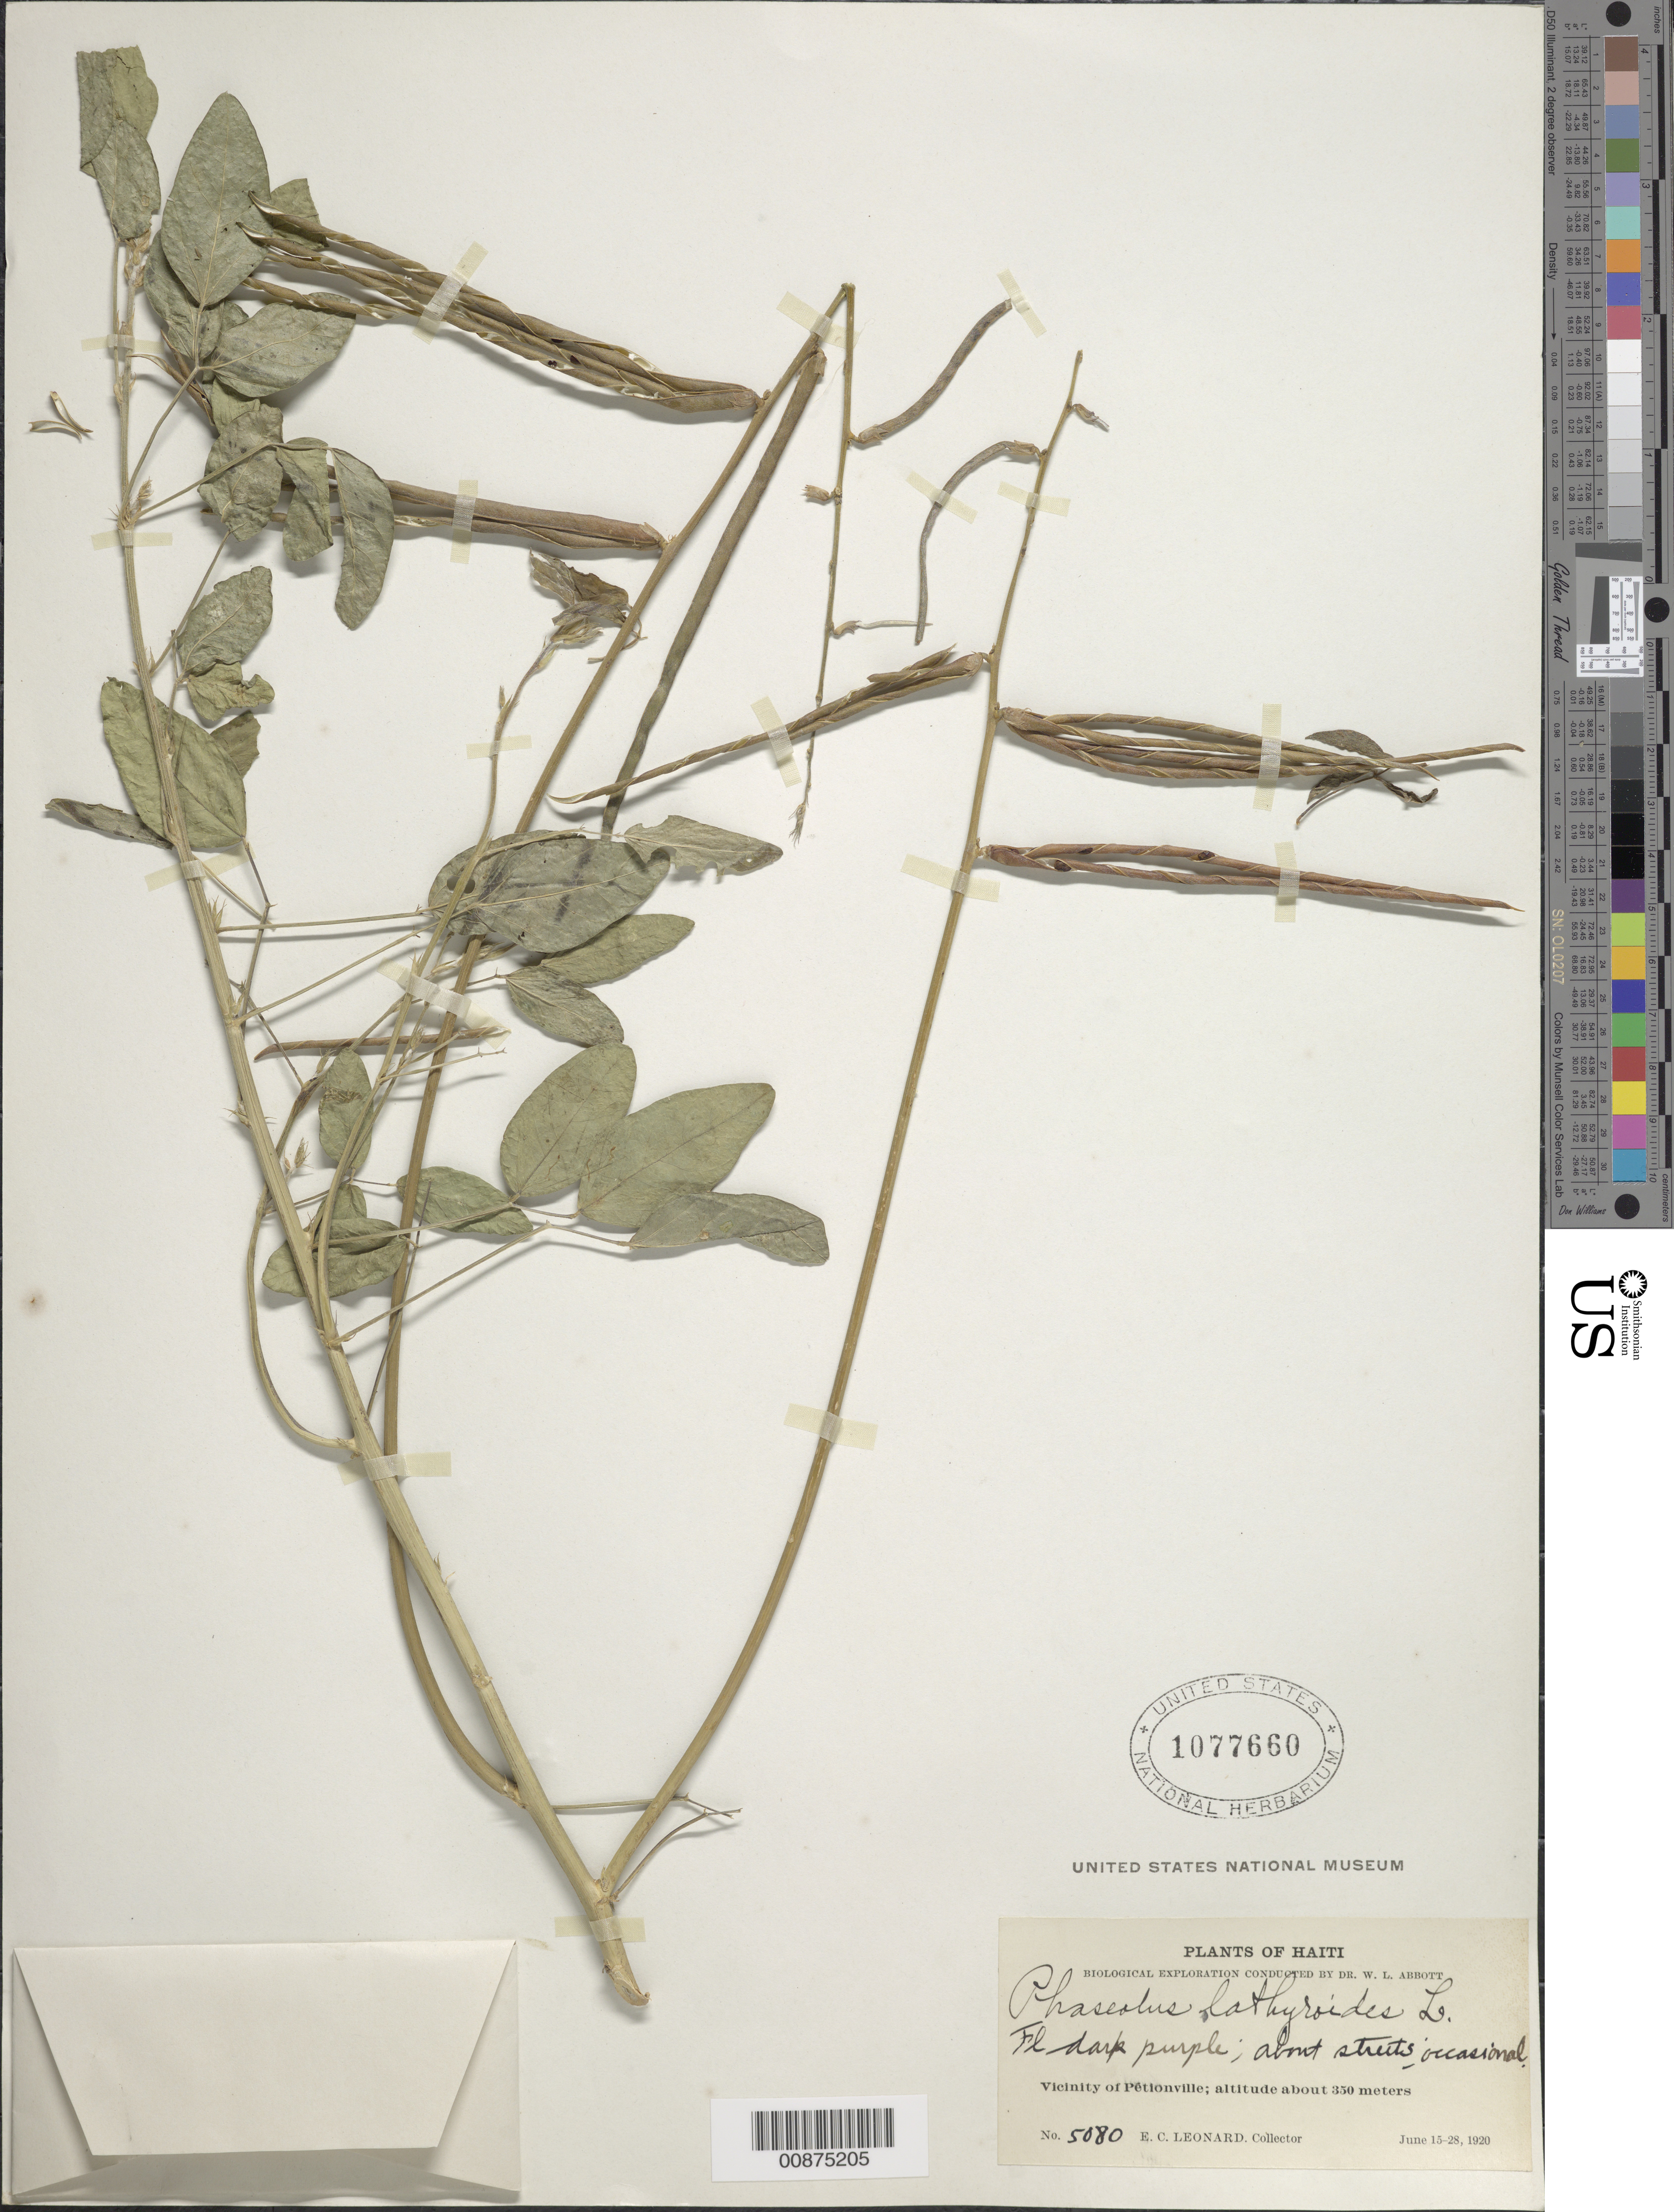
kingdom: Plantae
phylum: Tracheophyta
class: Magnoliopsida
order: Fabales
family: Fabaceae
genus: Macroptilium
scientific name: Macroptilium lathyroides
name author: (L.) Urb.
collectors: E. C. Leonard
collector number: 5080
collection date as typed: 15 Jun 1920 to 28 Jun 1920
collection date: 1920-06-15/1920-06-28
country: Haiti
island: Hispaniola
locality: Vicinity of Pétionville.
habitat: About streets.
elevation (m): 350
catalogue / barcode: US 1077660